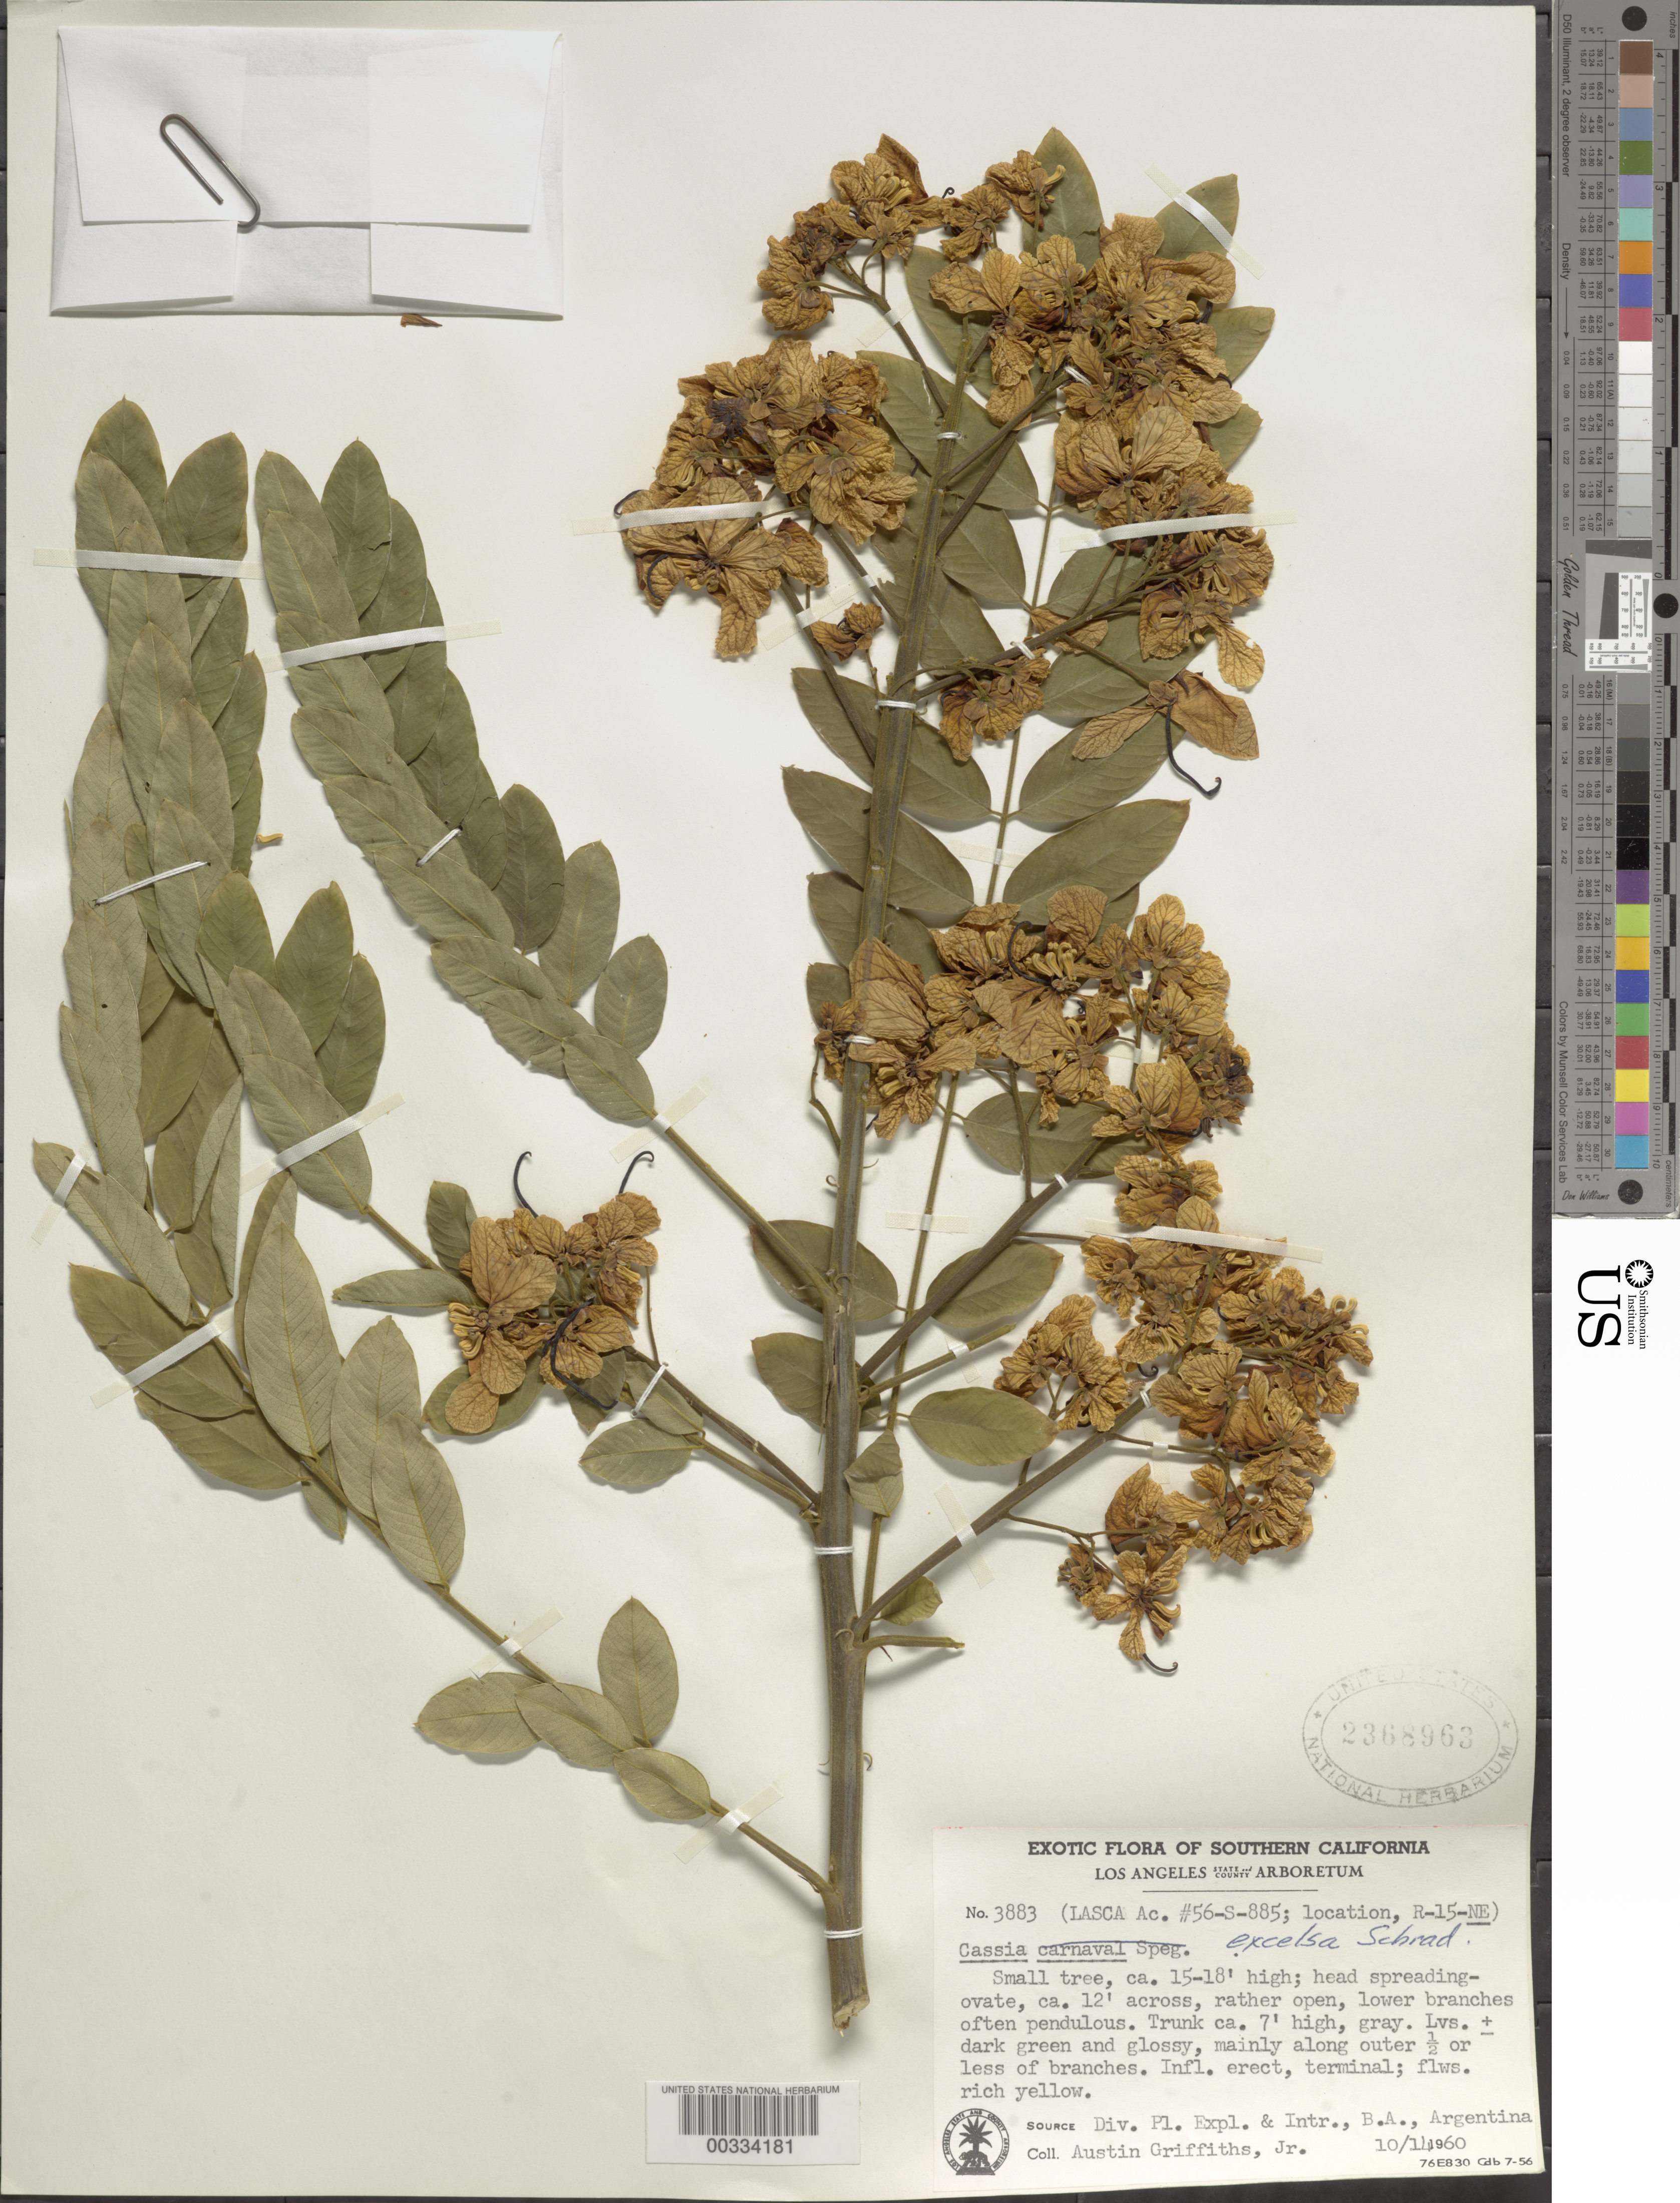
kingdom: Plantae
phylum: Tracheophyta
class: Magnoliopsida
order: Fabales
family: Fabaceae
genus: Senna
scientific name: Senna spectabilis var. excelsa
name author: (Schrad.) H.S. Irwin & Barneby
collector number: A. Griffiths Jr. 3883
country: Argentina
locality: Div. fl. expl. and intr., b.a.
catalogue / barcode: US 2368963